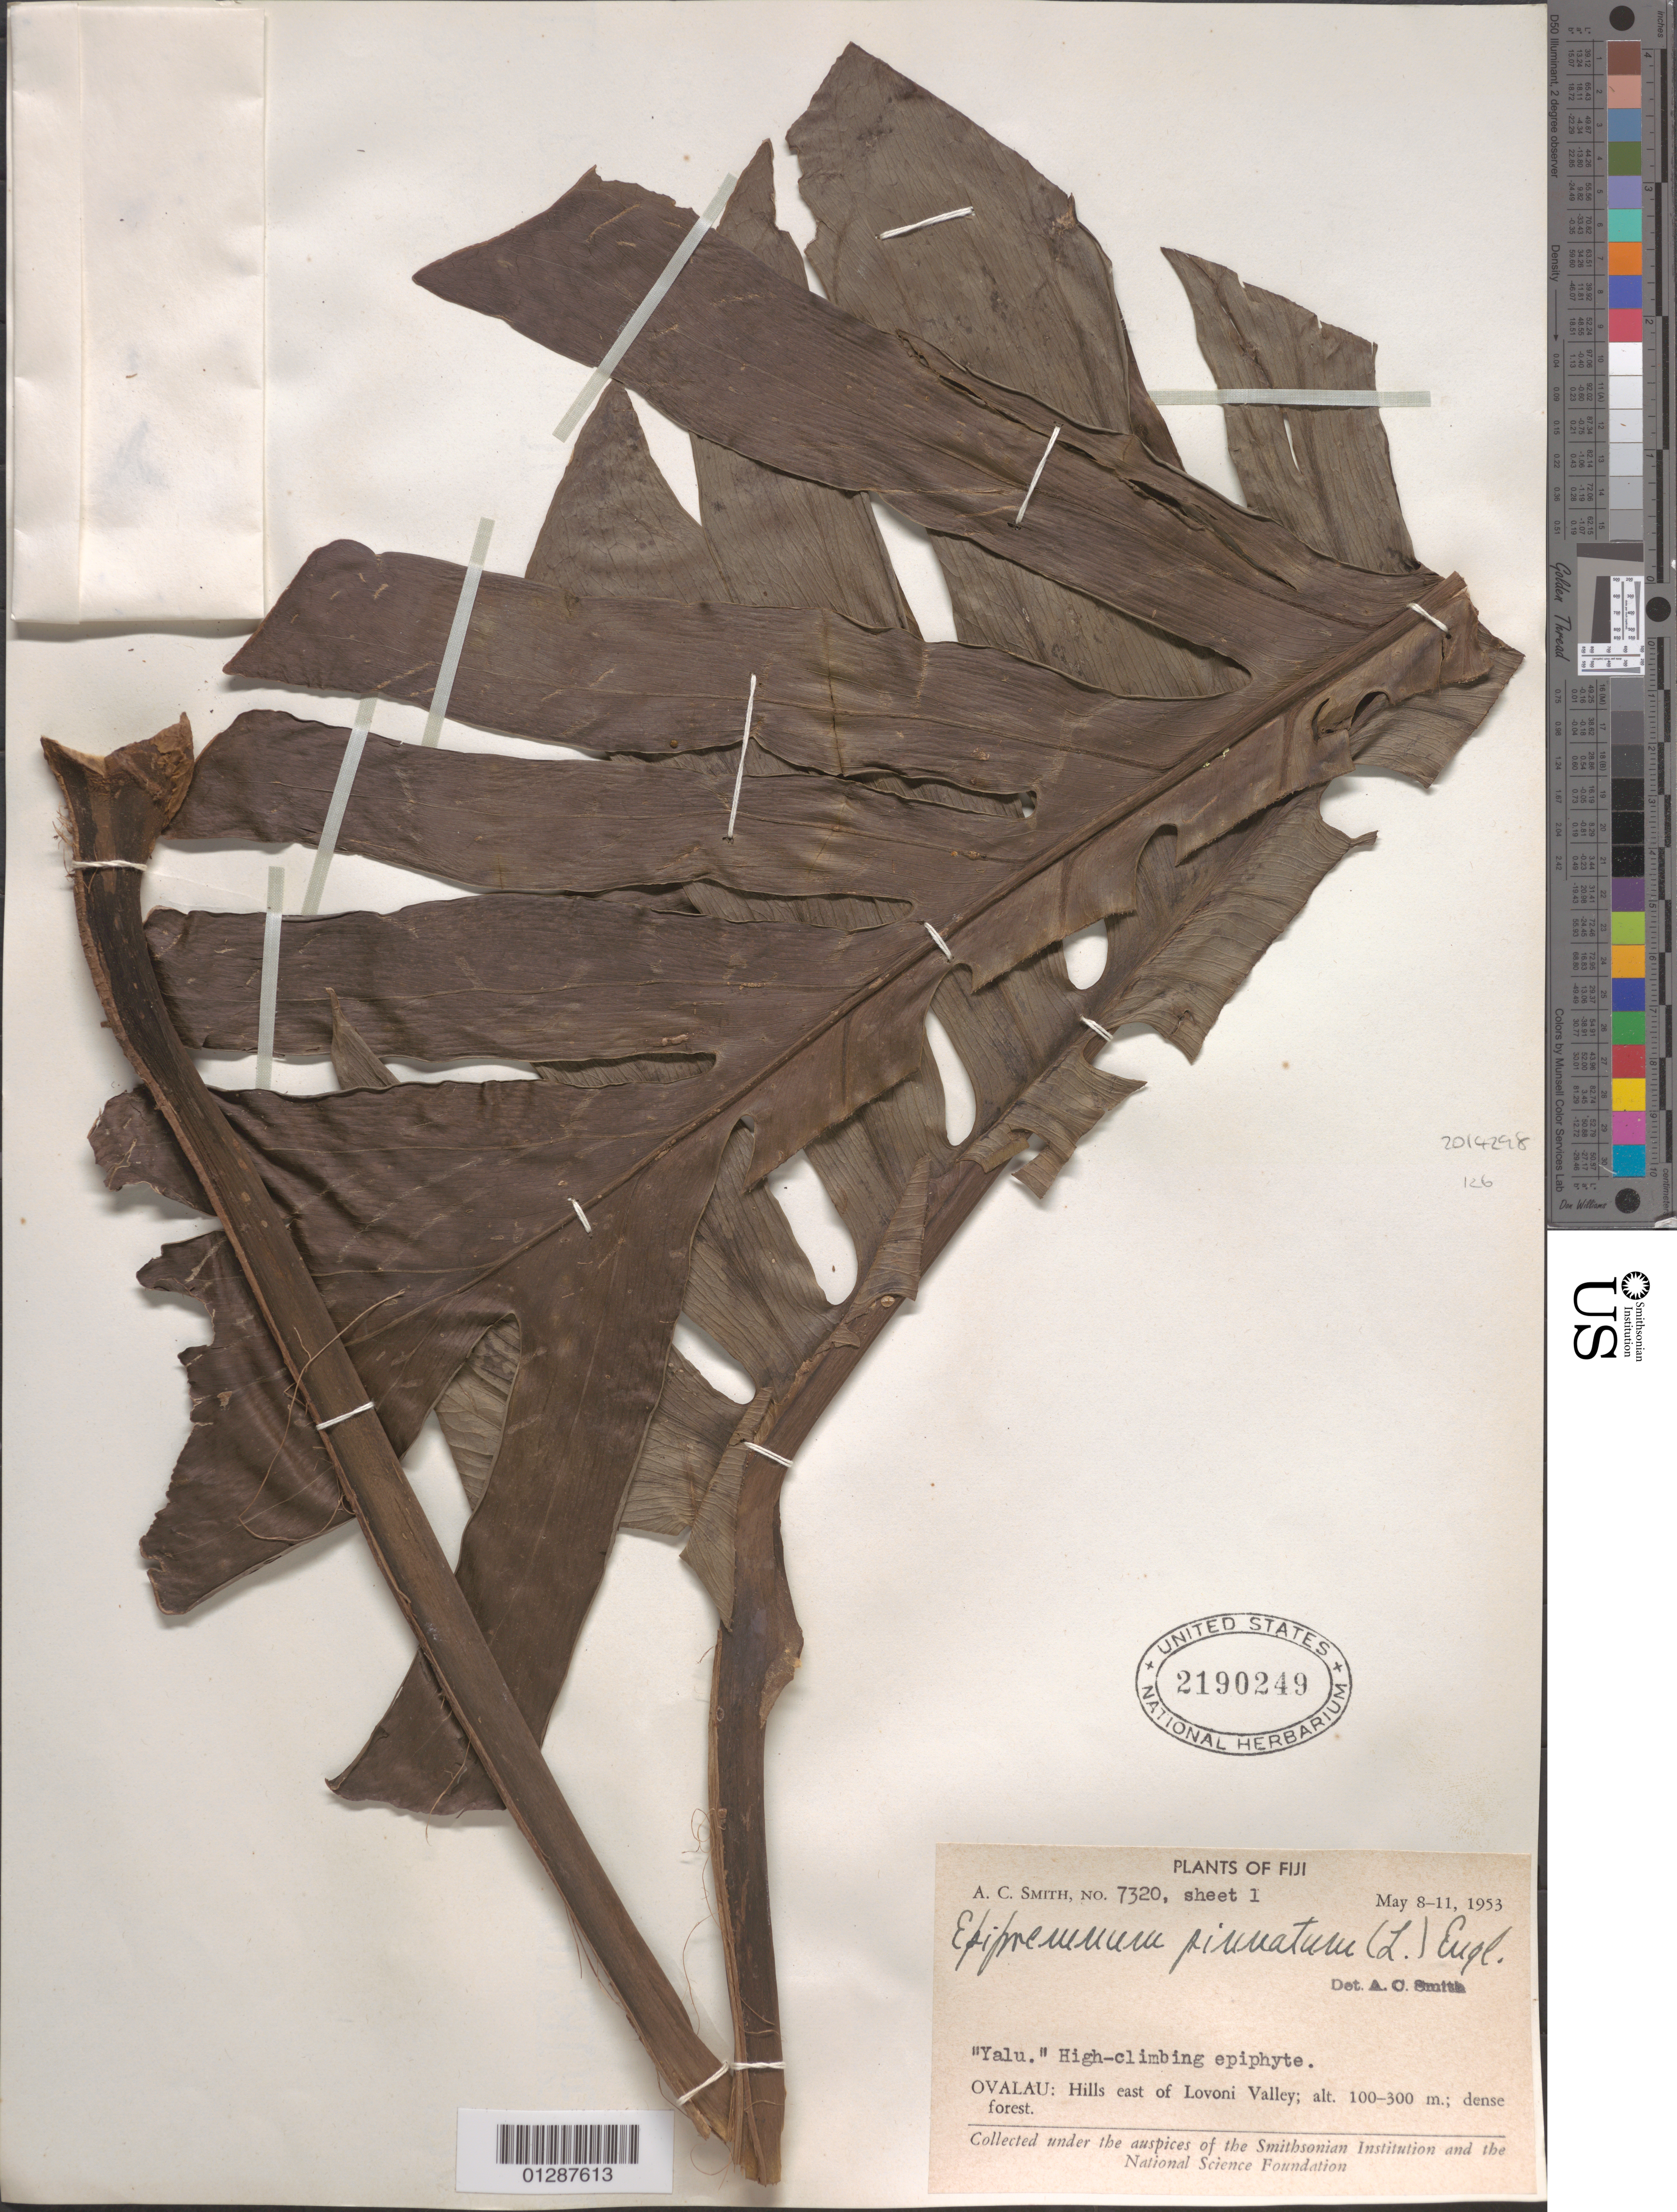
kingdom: Plantae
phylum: Tracheophyta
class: Liliopsida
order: Alismatales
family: Araceae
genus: Epipremnum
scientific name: Epipremnum pinnatum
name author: (L.) Engl.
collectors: A. C. Smith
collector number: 7320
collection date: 1953-05-08/1953-05-11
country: Fiji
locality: Ovalau: Hills east of Lovoni Valley.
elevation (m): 100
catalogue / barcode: US 2190249